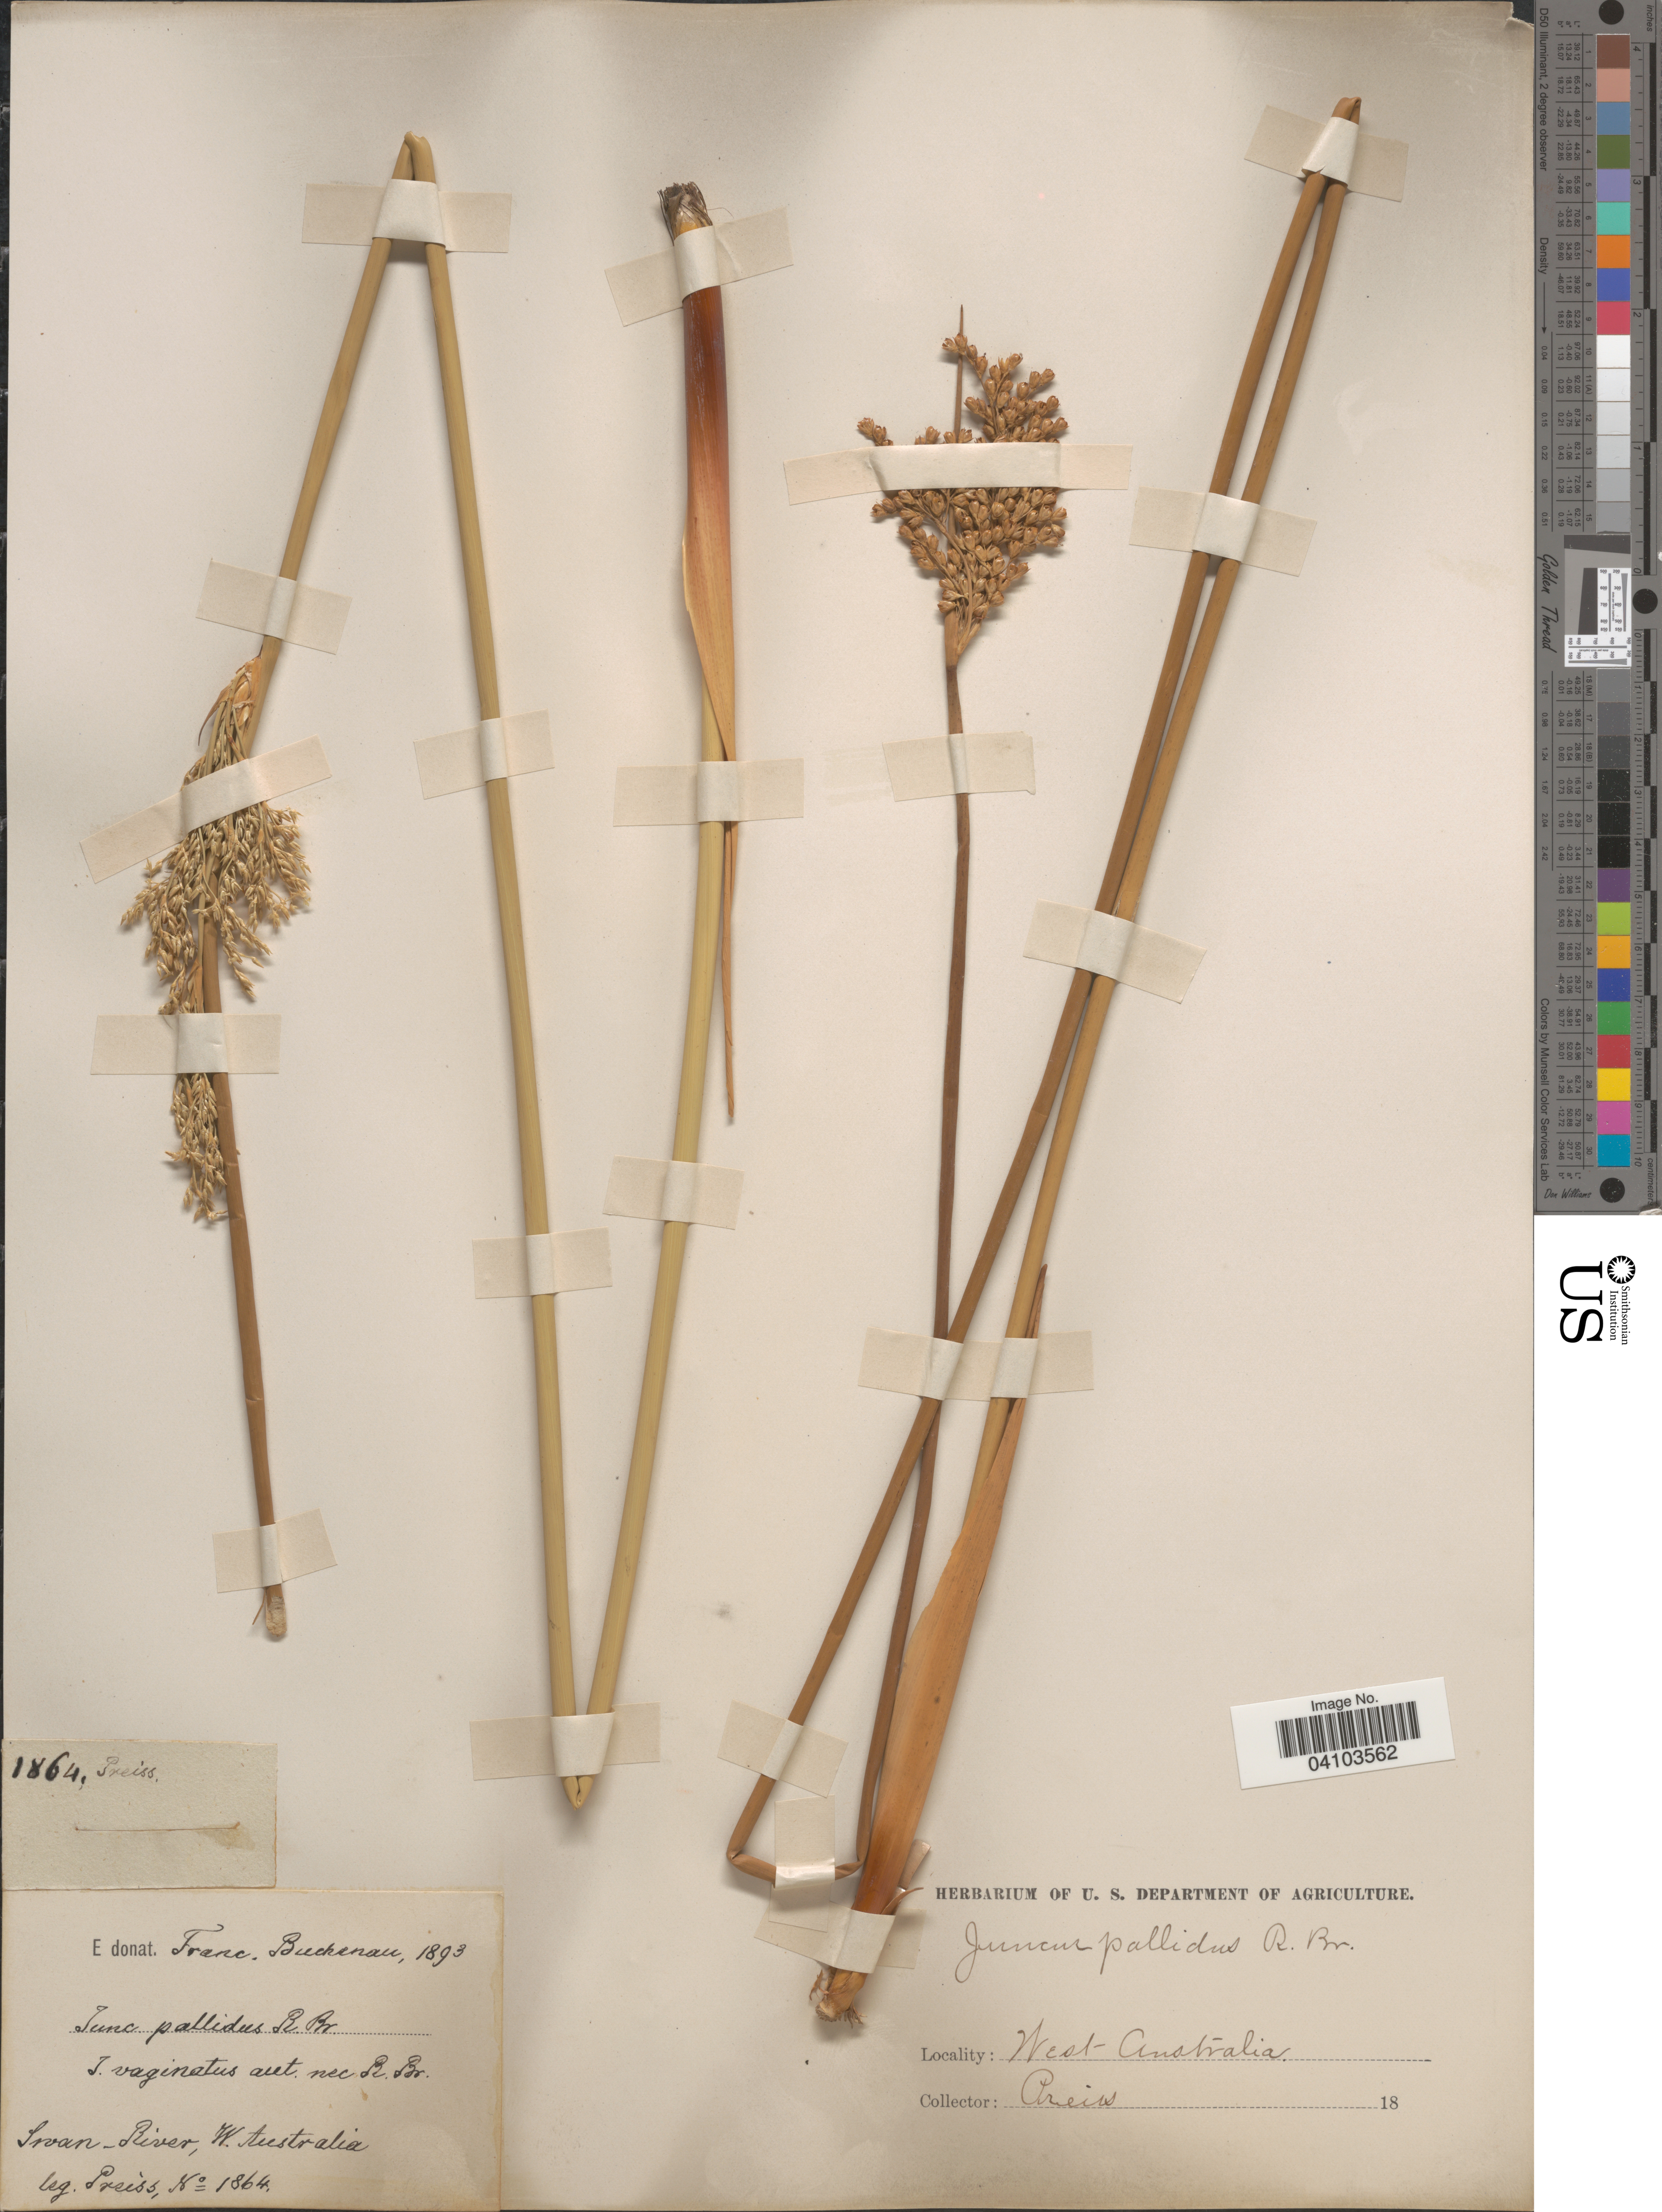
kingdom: Plantae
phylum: Tracheophyta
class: Liliopsida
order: Poales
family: Juncaceae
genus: Juncus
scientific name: Juncus pallidus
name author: R. Br.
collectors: Preiss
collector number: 1864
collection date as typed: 18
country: Australia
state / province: Western Australia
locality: Swan-River, W. Australia.